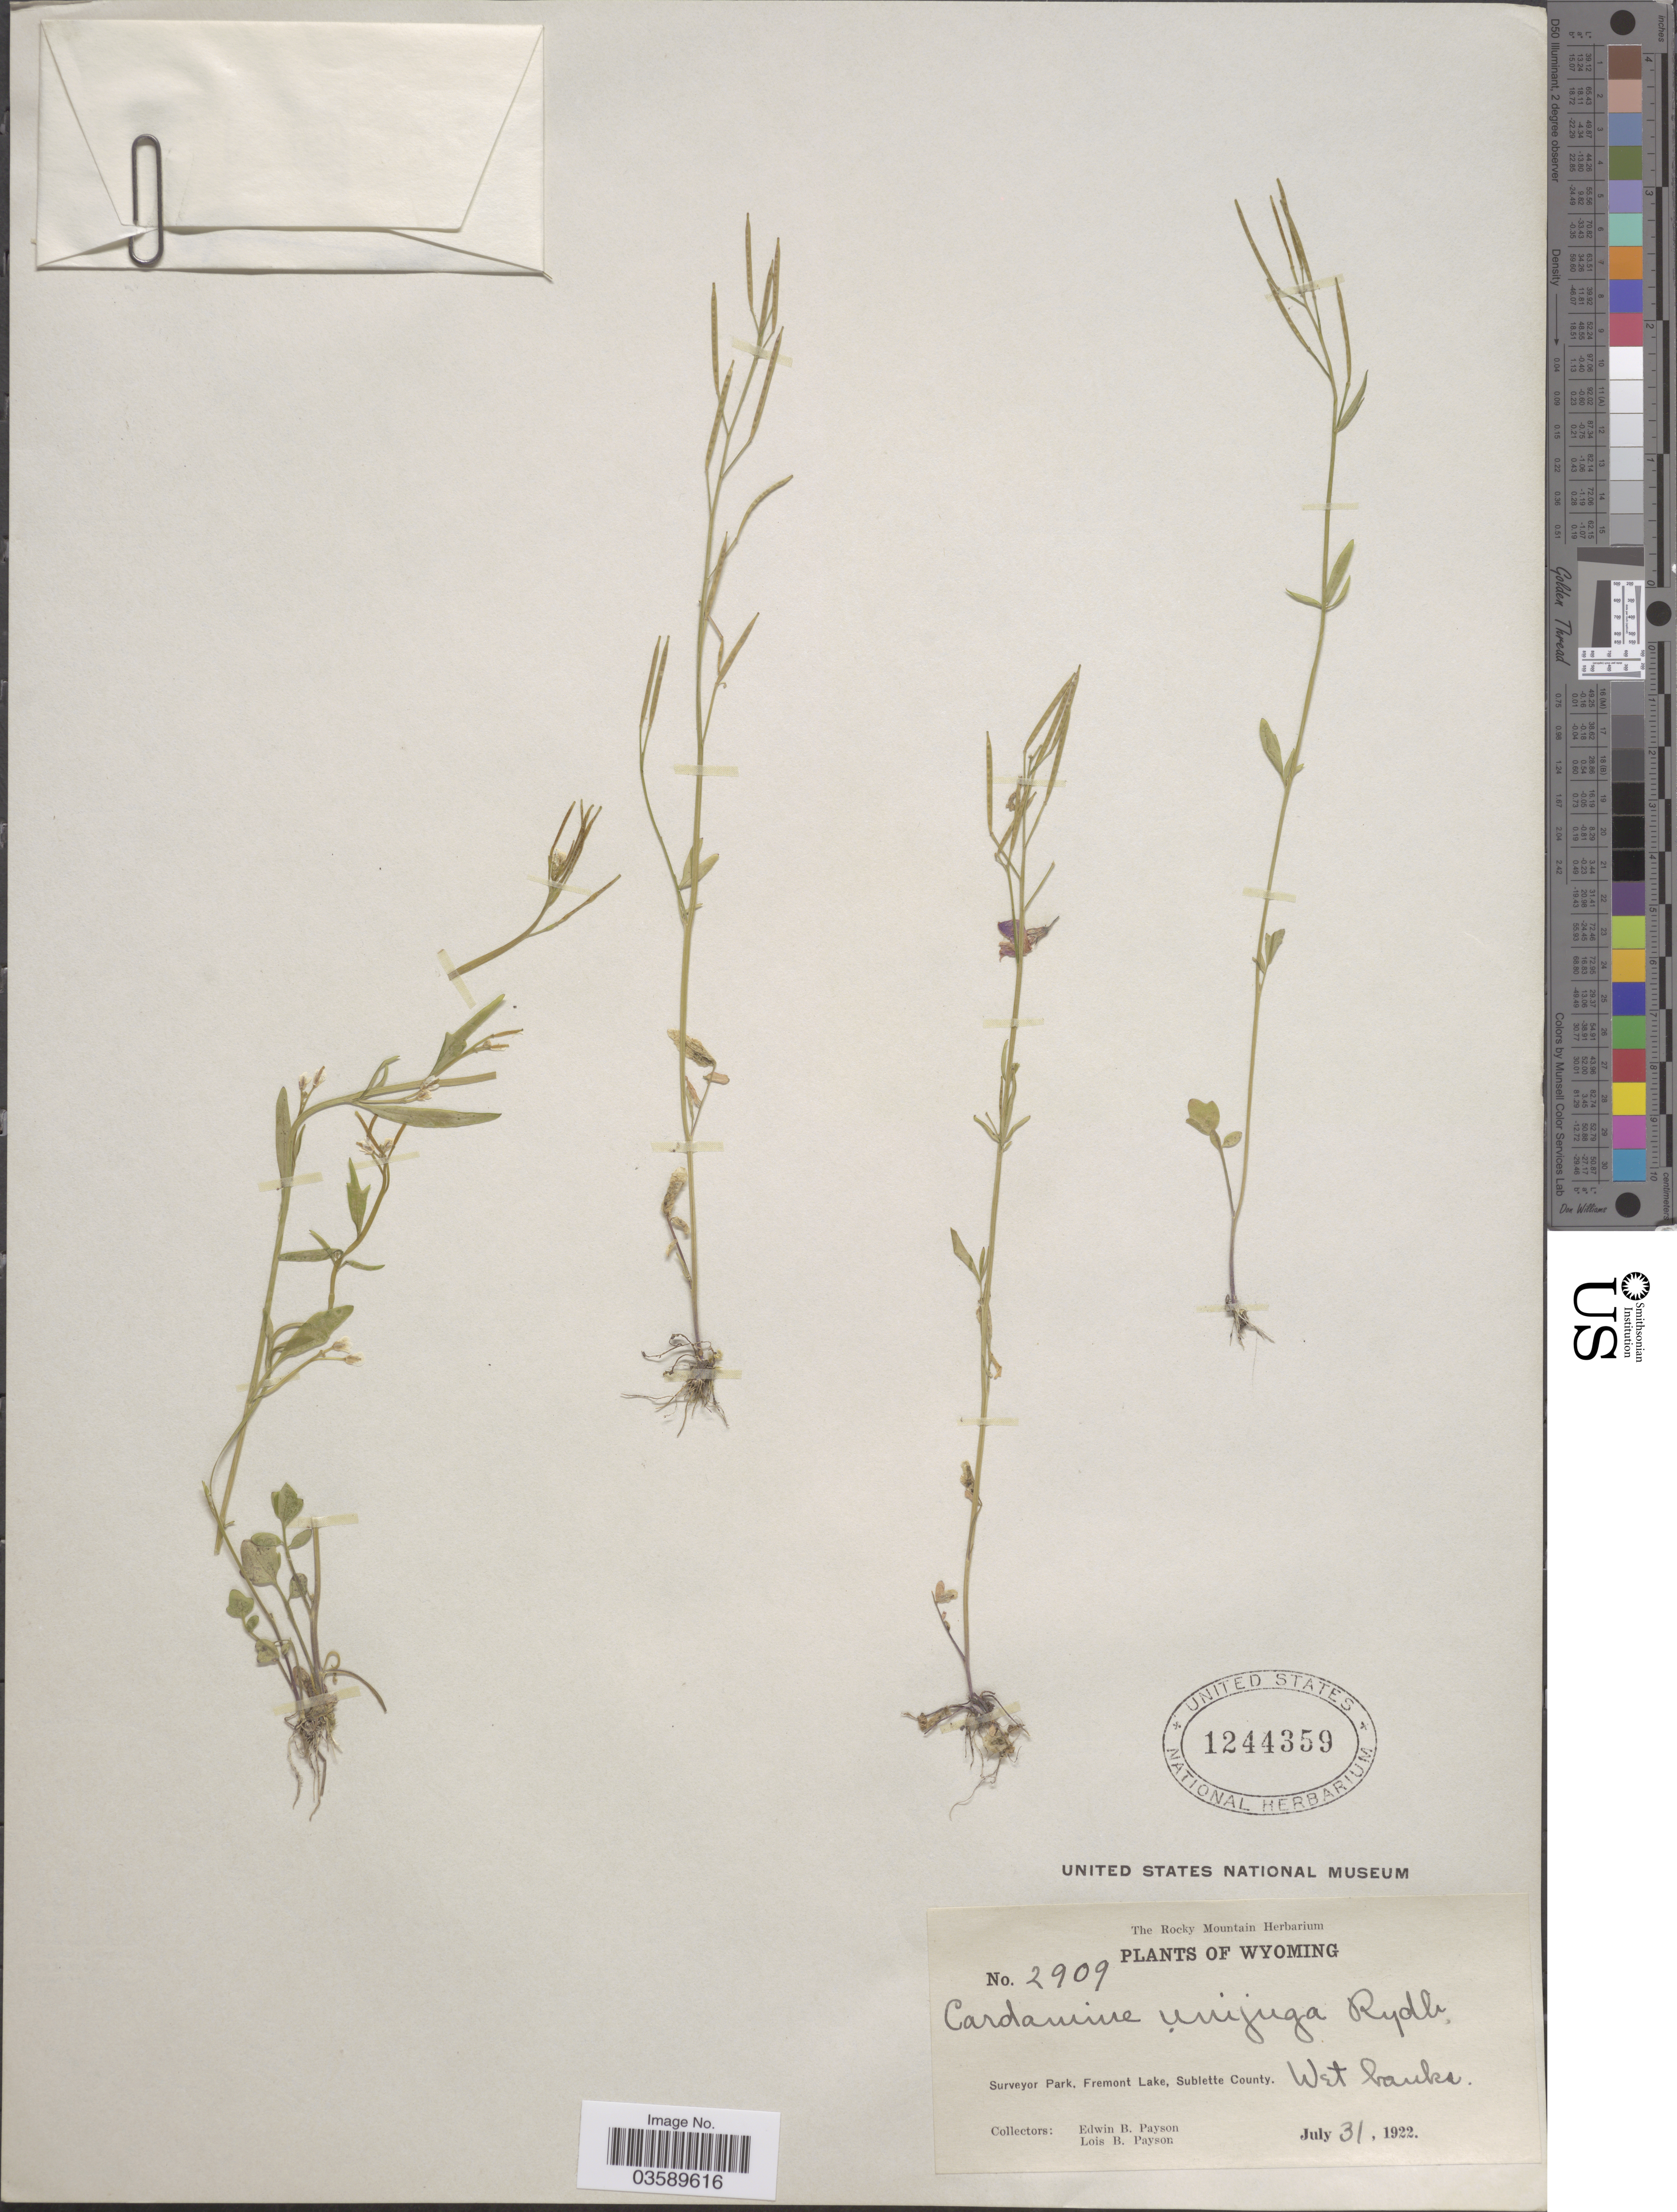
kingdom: Plantae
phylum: Tracheophyta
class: Magnoliopsida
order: Brassicales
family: Brassicaceae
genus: Cardamine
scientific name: Cardamine oligosperma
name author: Nutt.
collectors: E. B. Payson & L. Payson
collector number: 2909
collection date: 1922-07-31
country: United States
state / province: Wyoming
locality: Surveyor Park, Fremont Lake, Sublette County. Wet banks.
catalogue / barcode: US 1244359